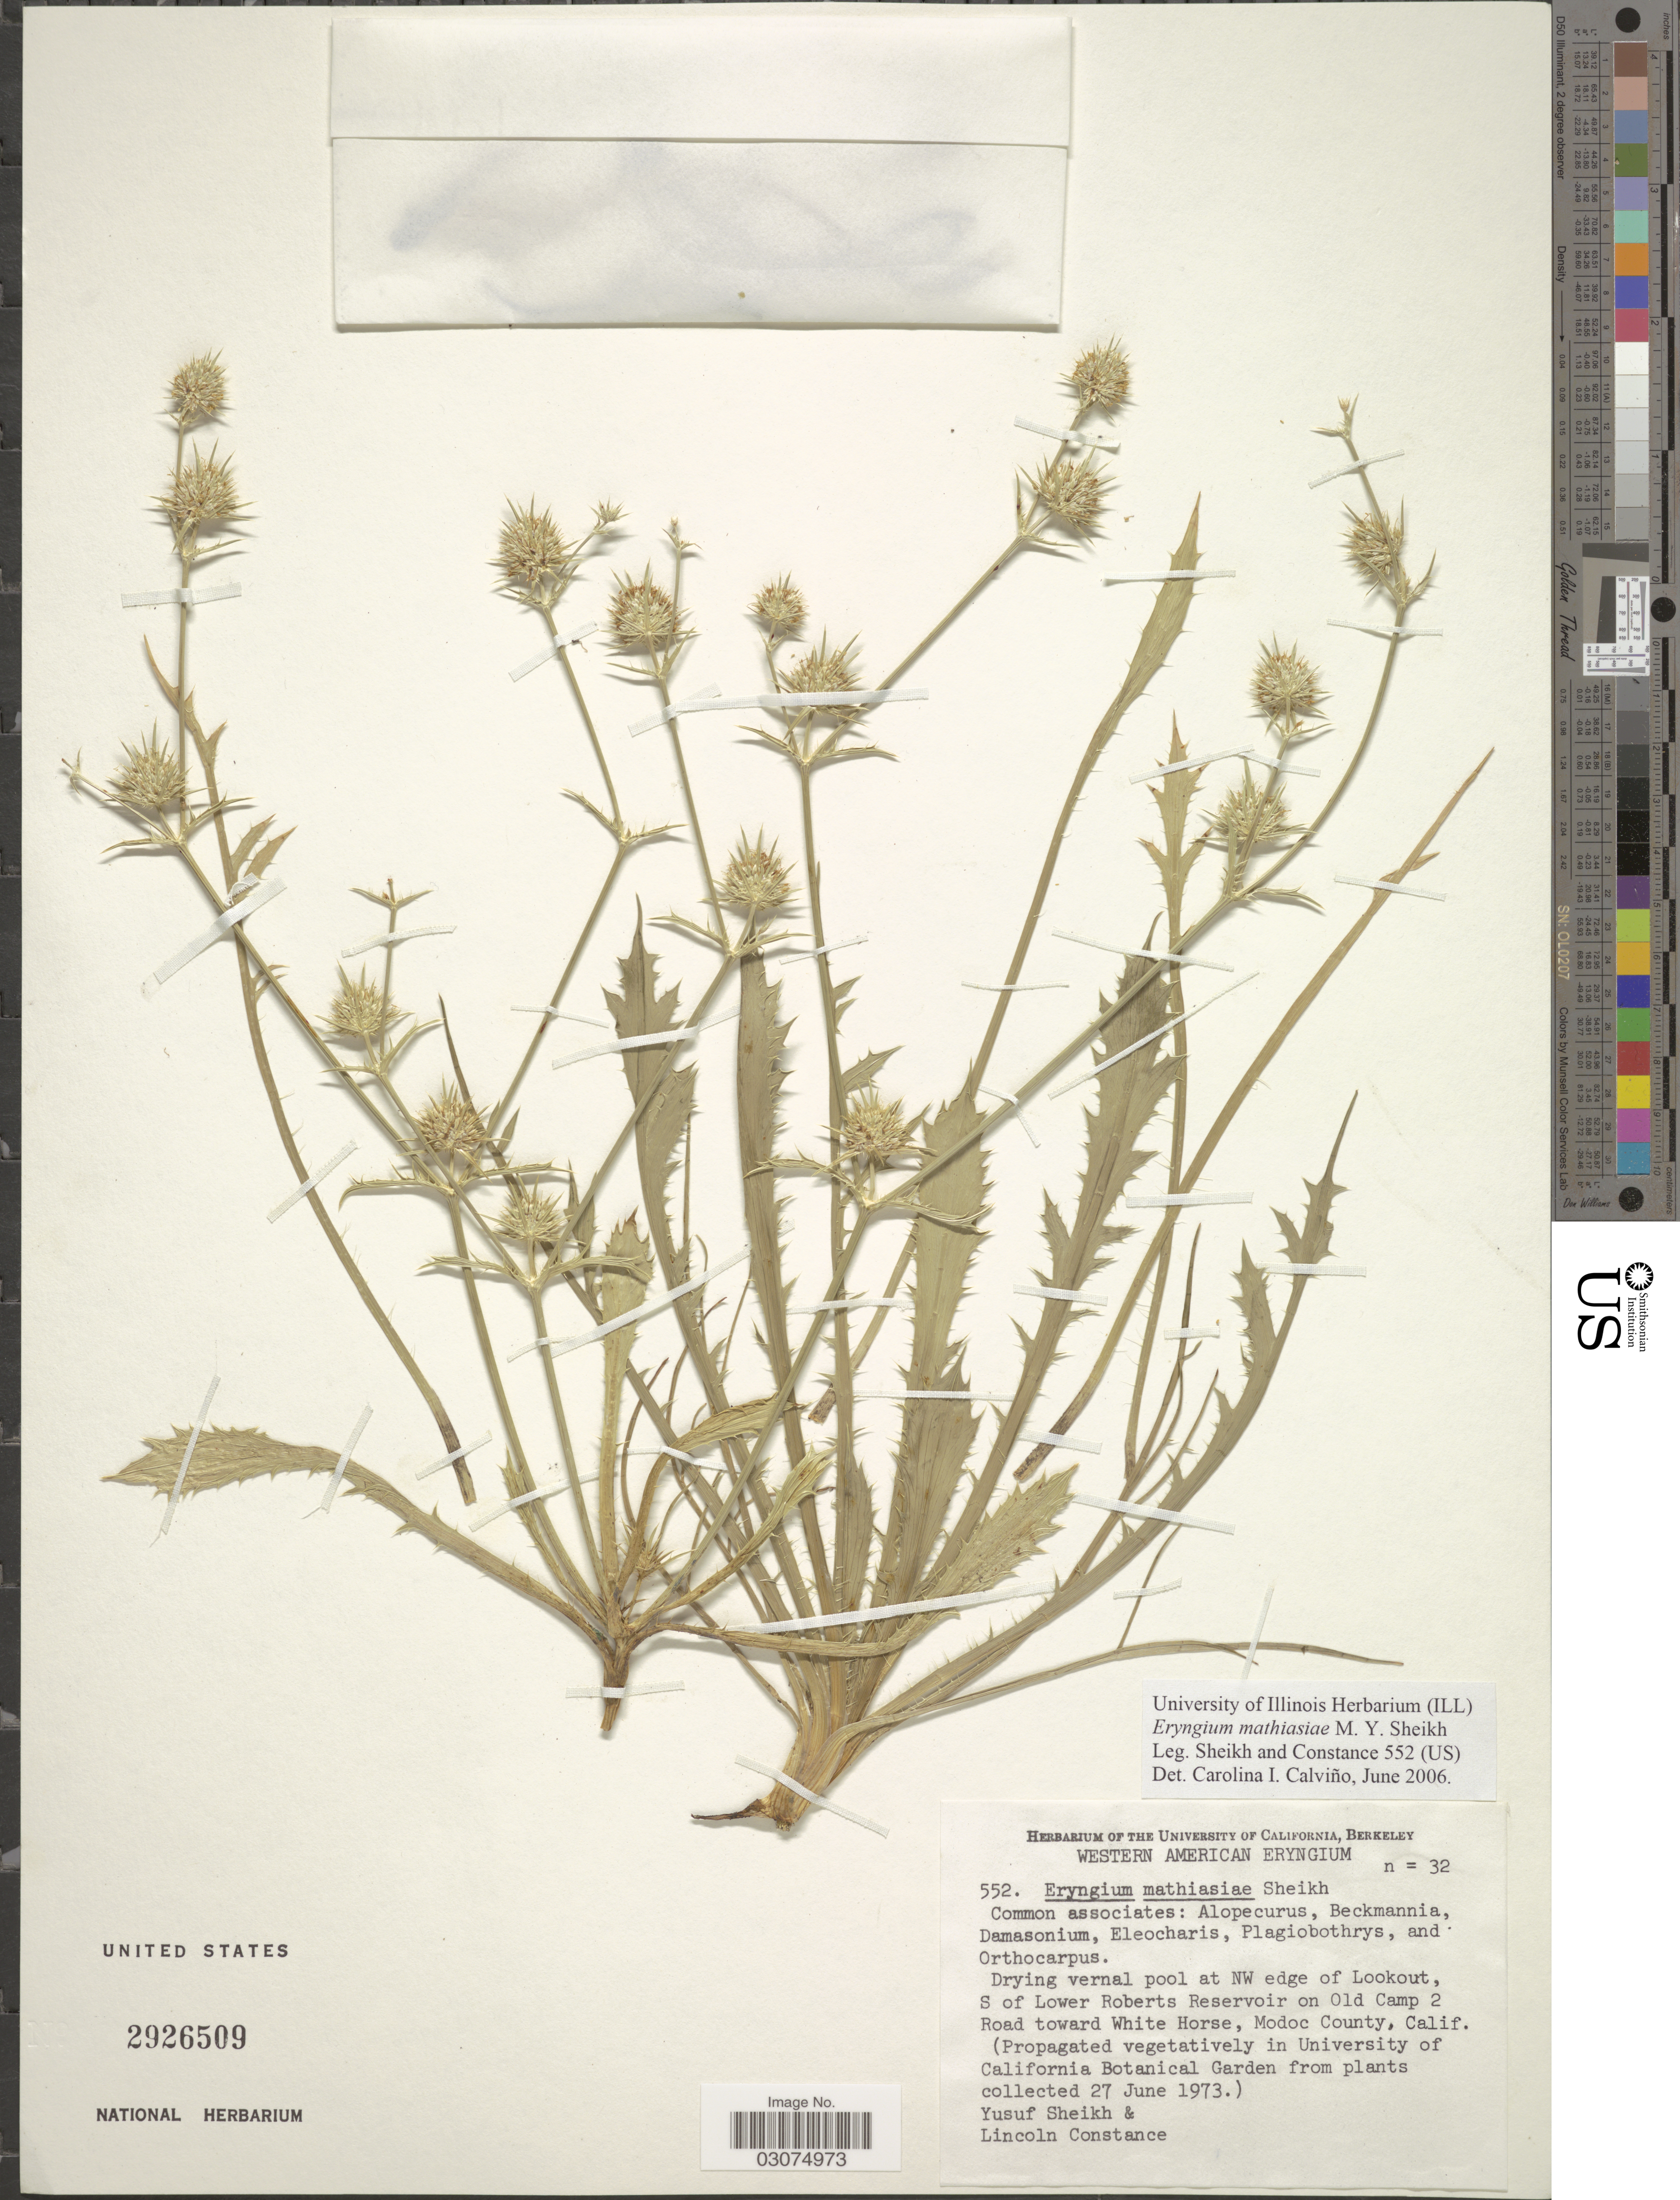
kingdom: Plantae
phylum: Tracheophyta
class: Magnoliopsida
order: Apiales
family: Apiaceae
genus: Eryngium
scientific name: Eryngium mathiasiae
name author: M.Y. Sheikh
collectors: Y. Sheikh & L. Constance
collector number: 552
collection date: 1973-06-27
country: United States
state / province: California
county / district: Modoc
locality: Drying vernal pool at NW edge of Lookout, S of Lower White Horse, Modoc County, Calif.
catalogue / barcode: US 2926509